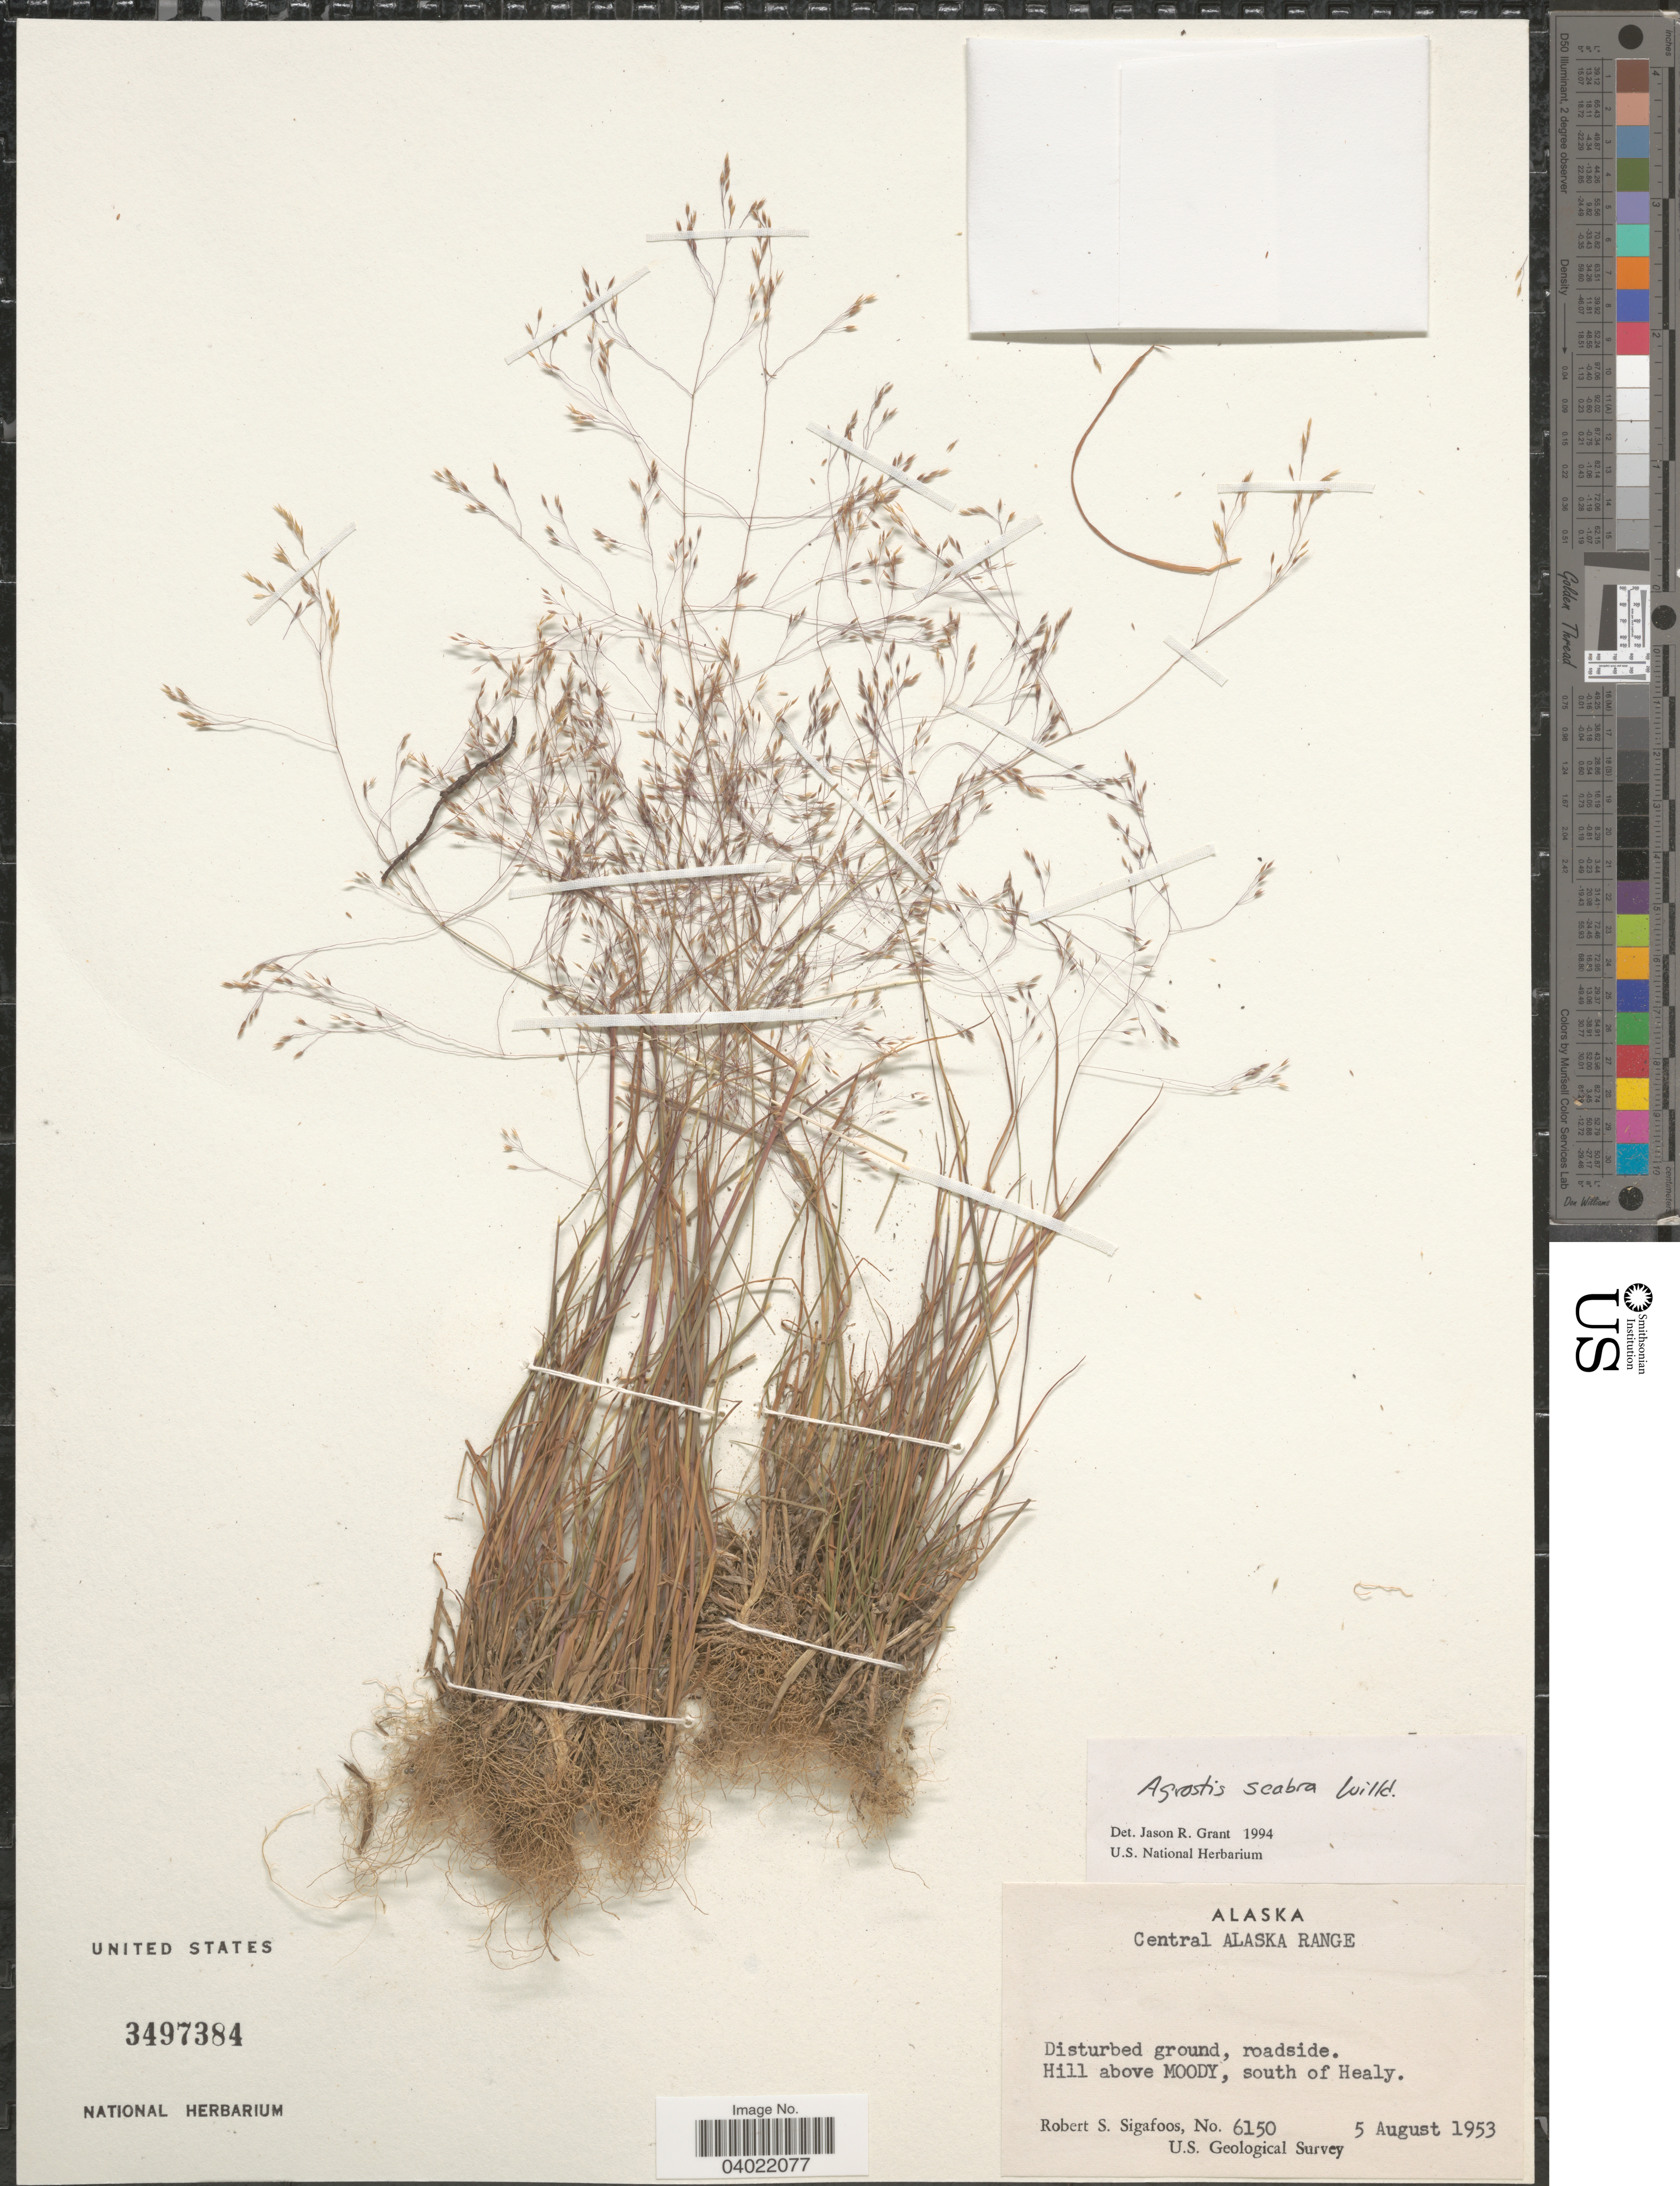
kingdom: Plantae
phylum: Tracheophyta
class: Liliopsida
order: Poales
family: Poaceae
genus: Agrostis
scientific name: Agrostis scabra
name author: Willd.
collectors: R. Sigafoos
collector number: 6150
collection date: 1953-08-05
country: United States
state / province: Alaska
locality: Central Alaska Range. Hill above Moody, south of Healy.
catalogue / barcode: US 3497384